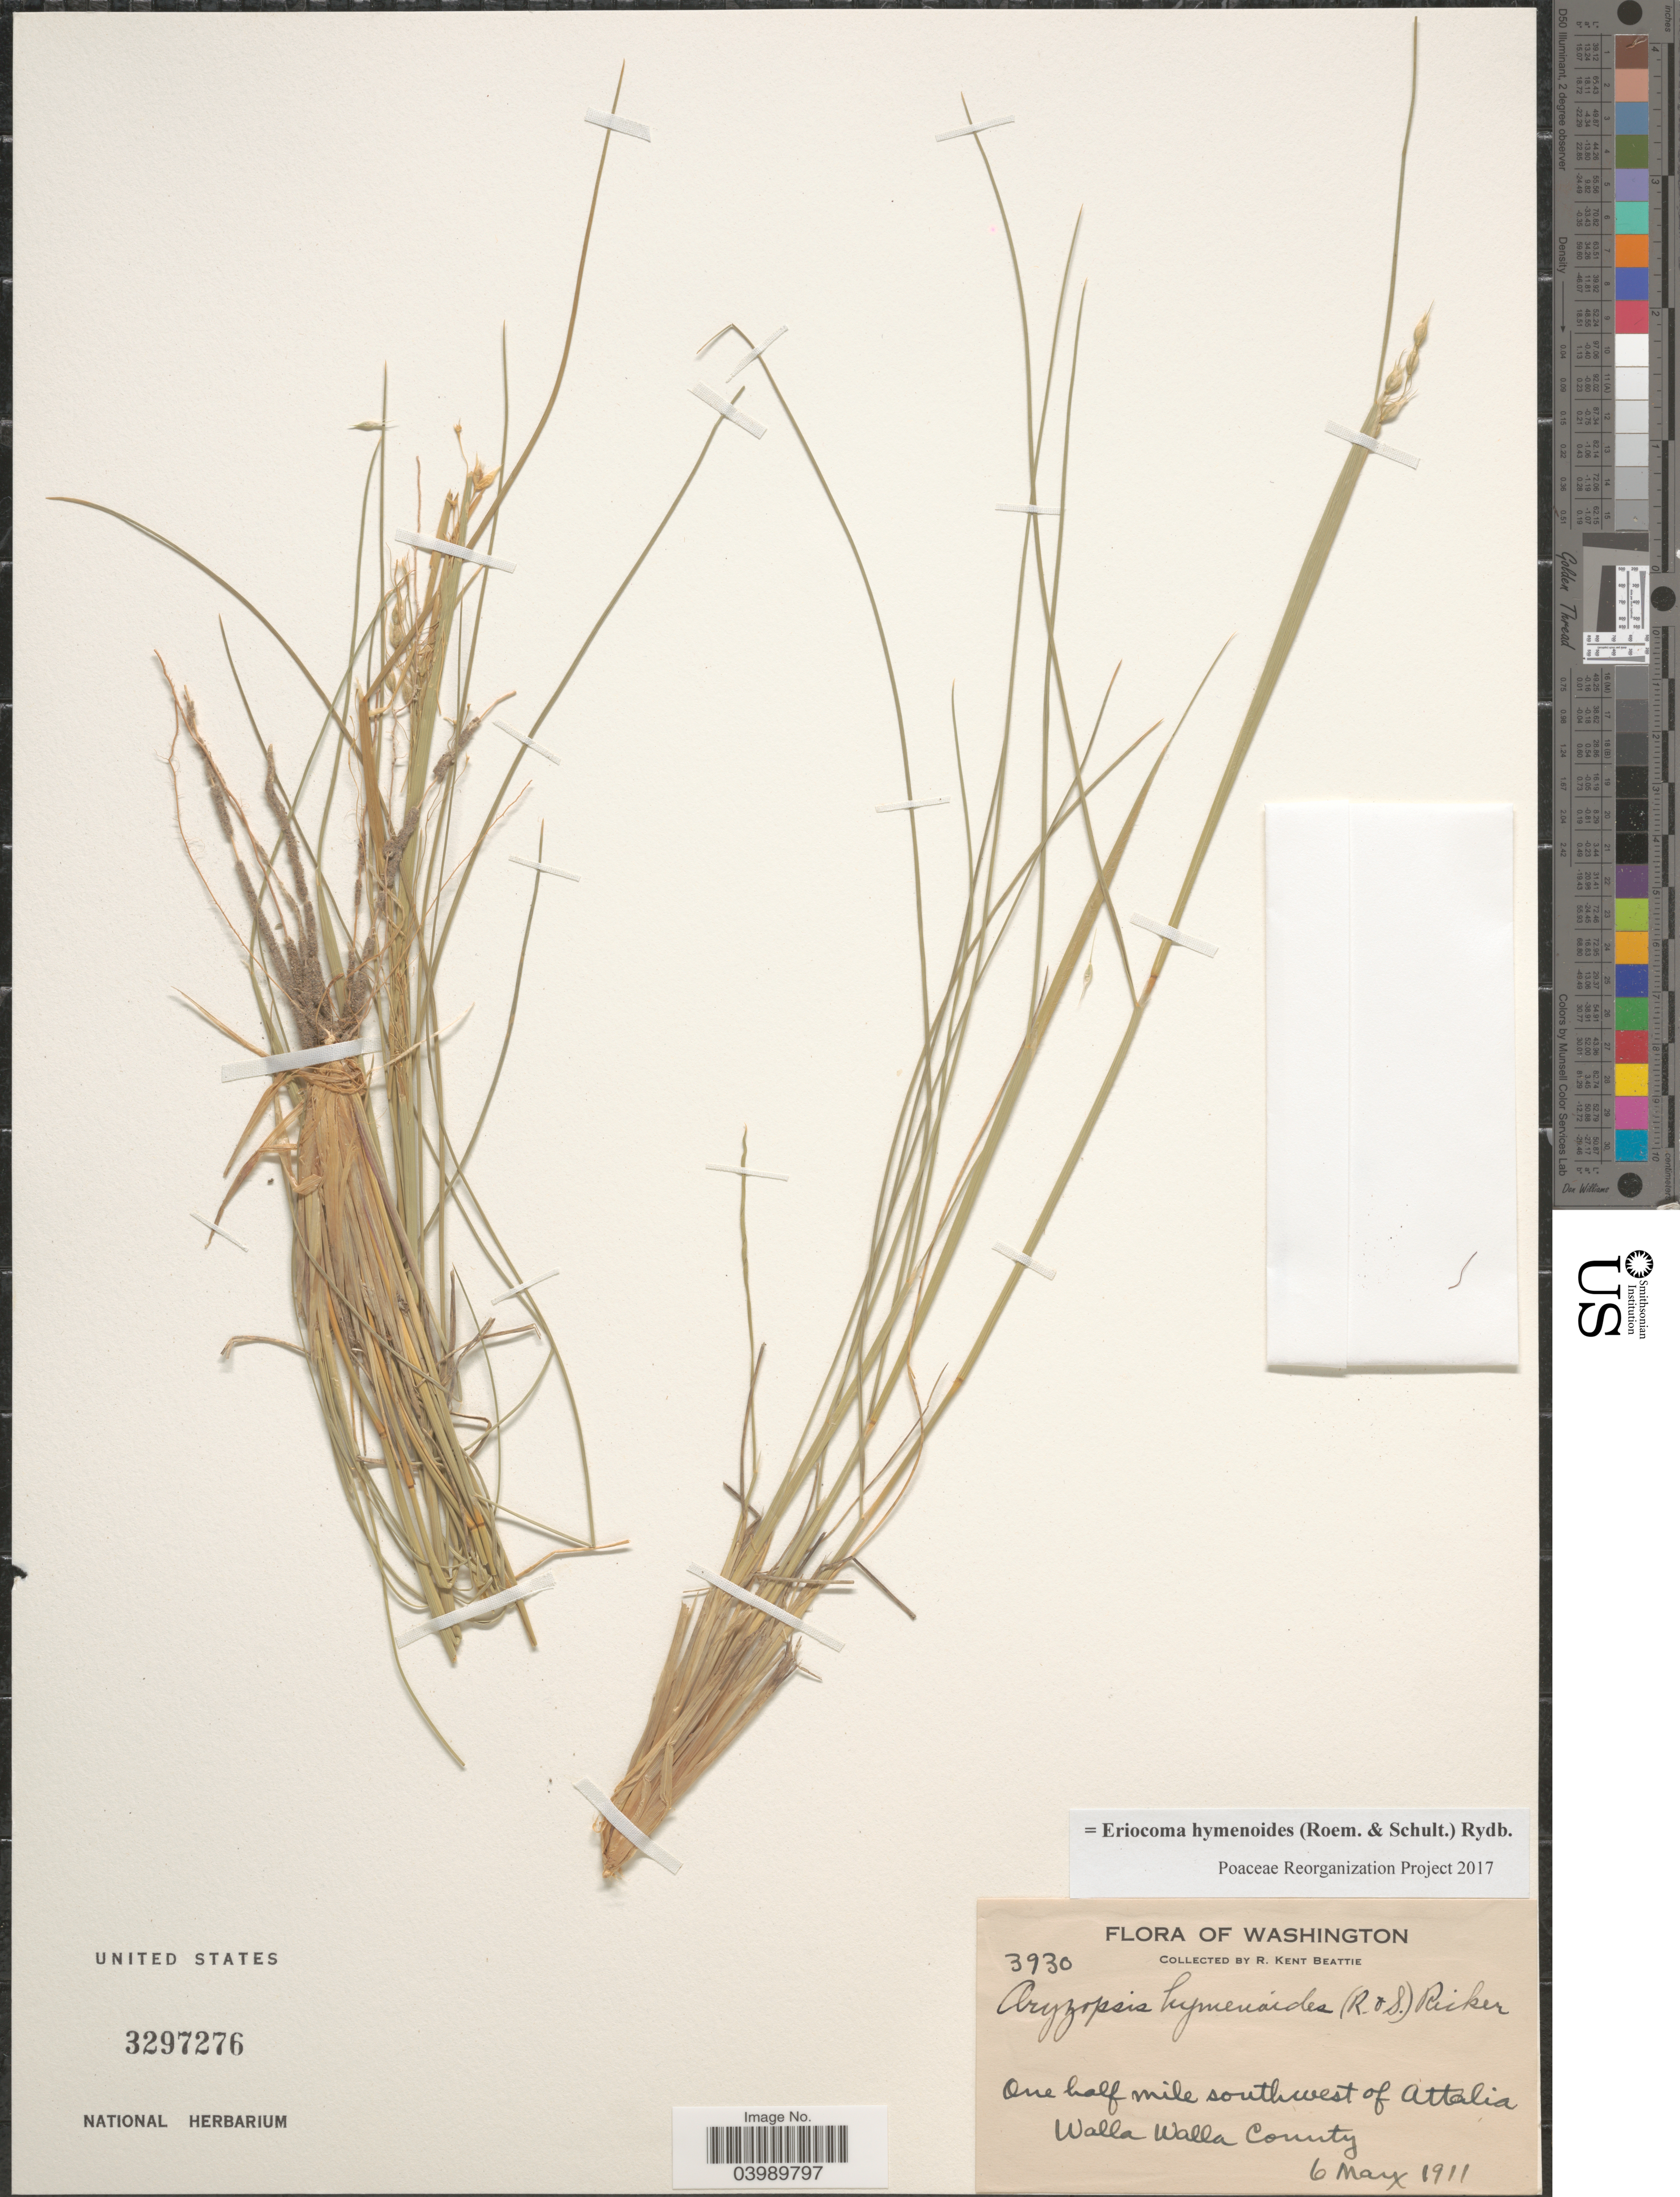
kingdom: Plantae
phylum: Tracheophyta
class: Liliopsida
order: Poales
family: Poaceae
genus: Eriocoma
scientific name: Eriocoma hymenoides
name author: (Roem. & Schult.) Rydb.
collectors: R. K. Beattie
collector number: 3930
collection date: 1911-05-06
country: United States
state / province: Washington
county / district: Walla Walla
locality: One half mile southwest of Attalia. Walla Walla County.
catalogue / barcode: US 3297276